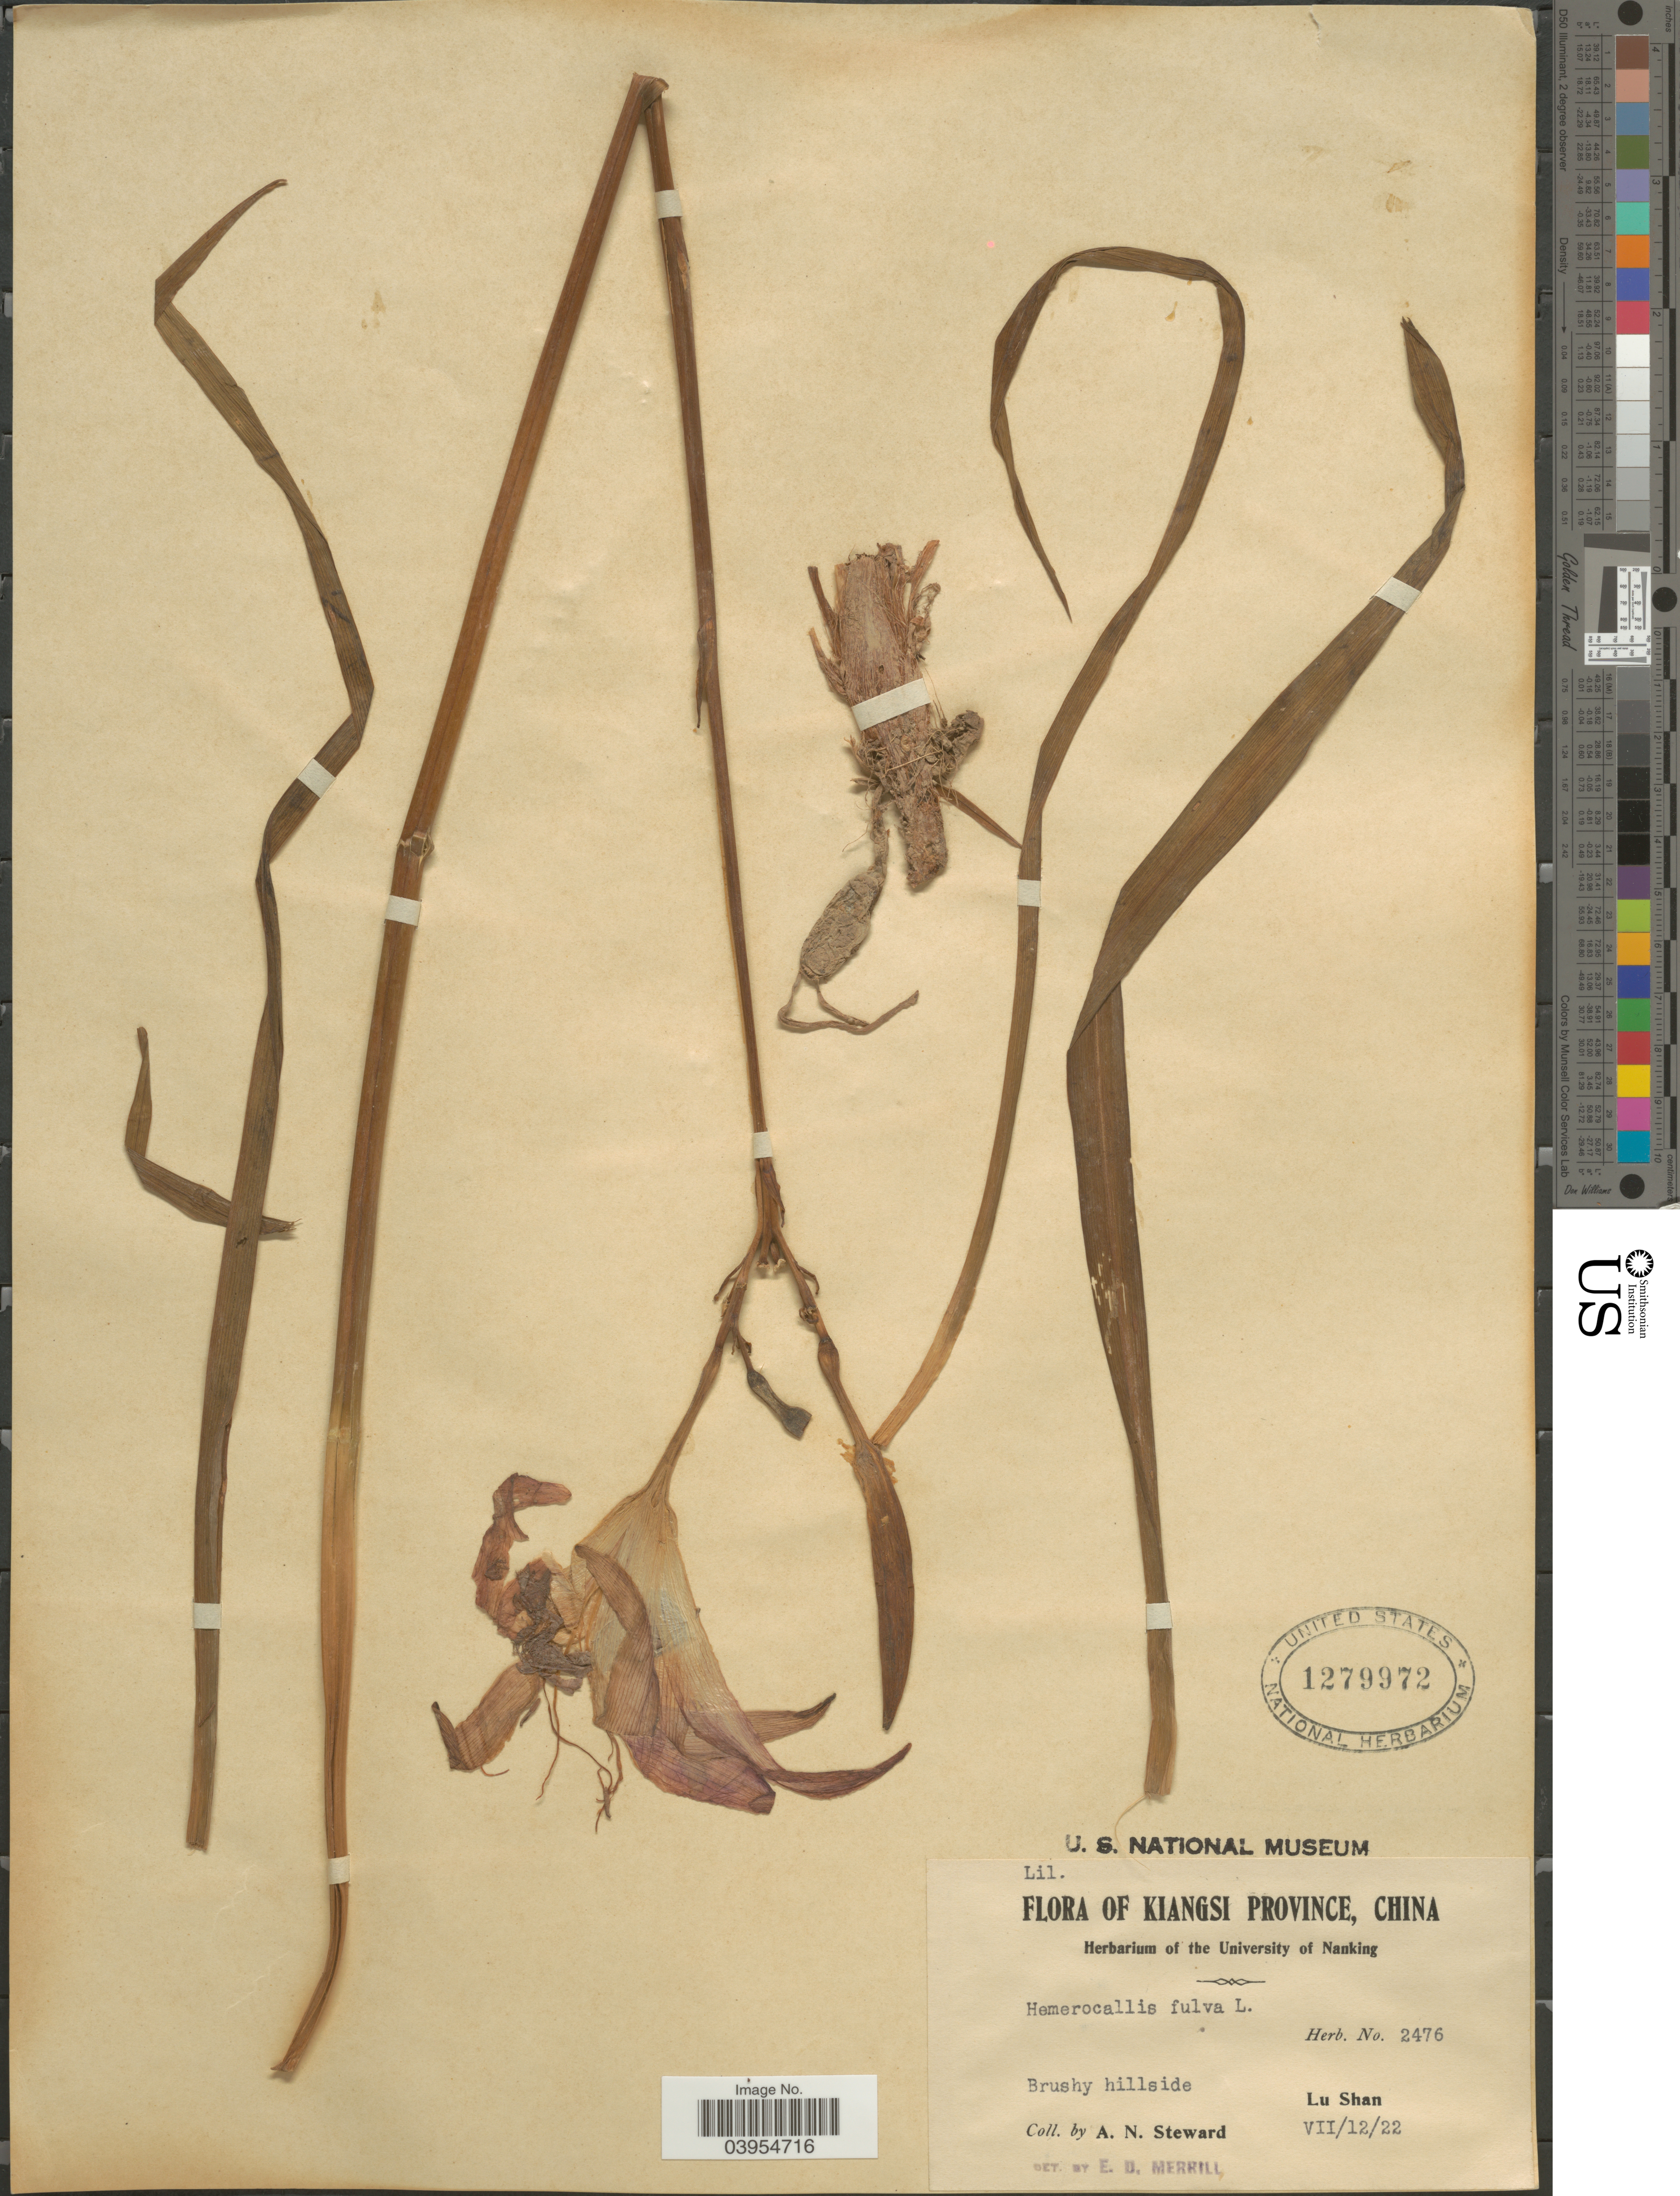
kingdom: Plantae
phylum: Tracheophyta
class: Liliopsida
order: Asparagales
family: Asphodelaceae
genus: Hemerocallis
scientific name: Hemerocallis fulva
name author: L.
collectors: A. N. Steward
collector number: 2476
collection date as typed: Transcribed d/m/y: 12/7/22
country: China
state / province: Jiangxi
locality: Kiangsi Province. Lu Shan.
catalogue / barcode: US 1279972